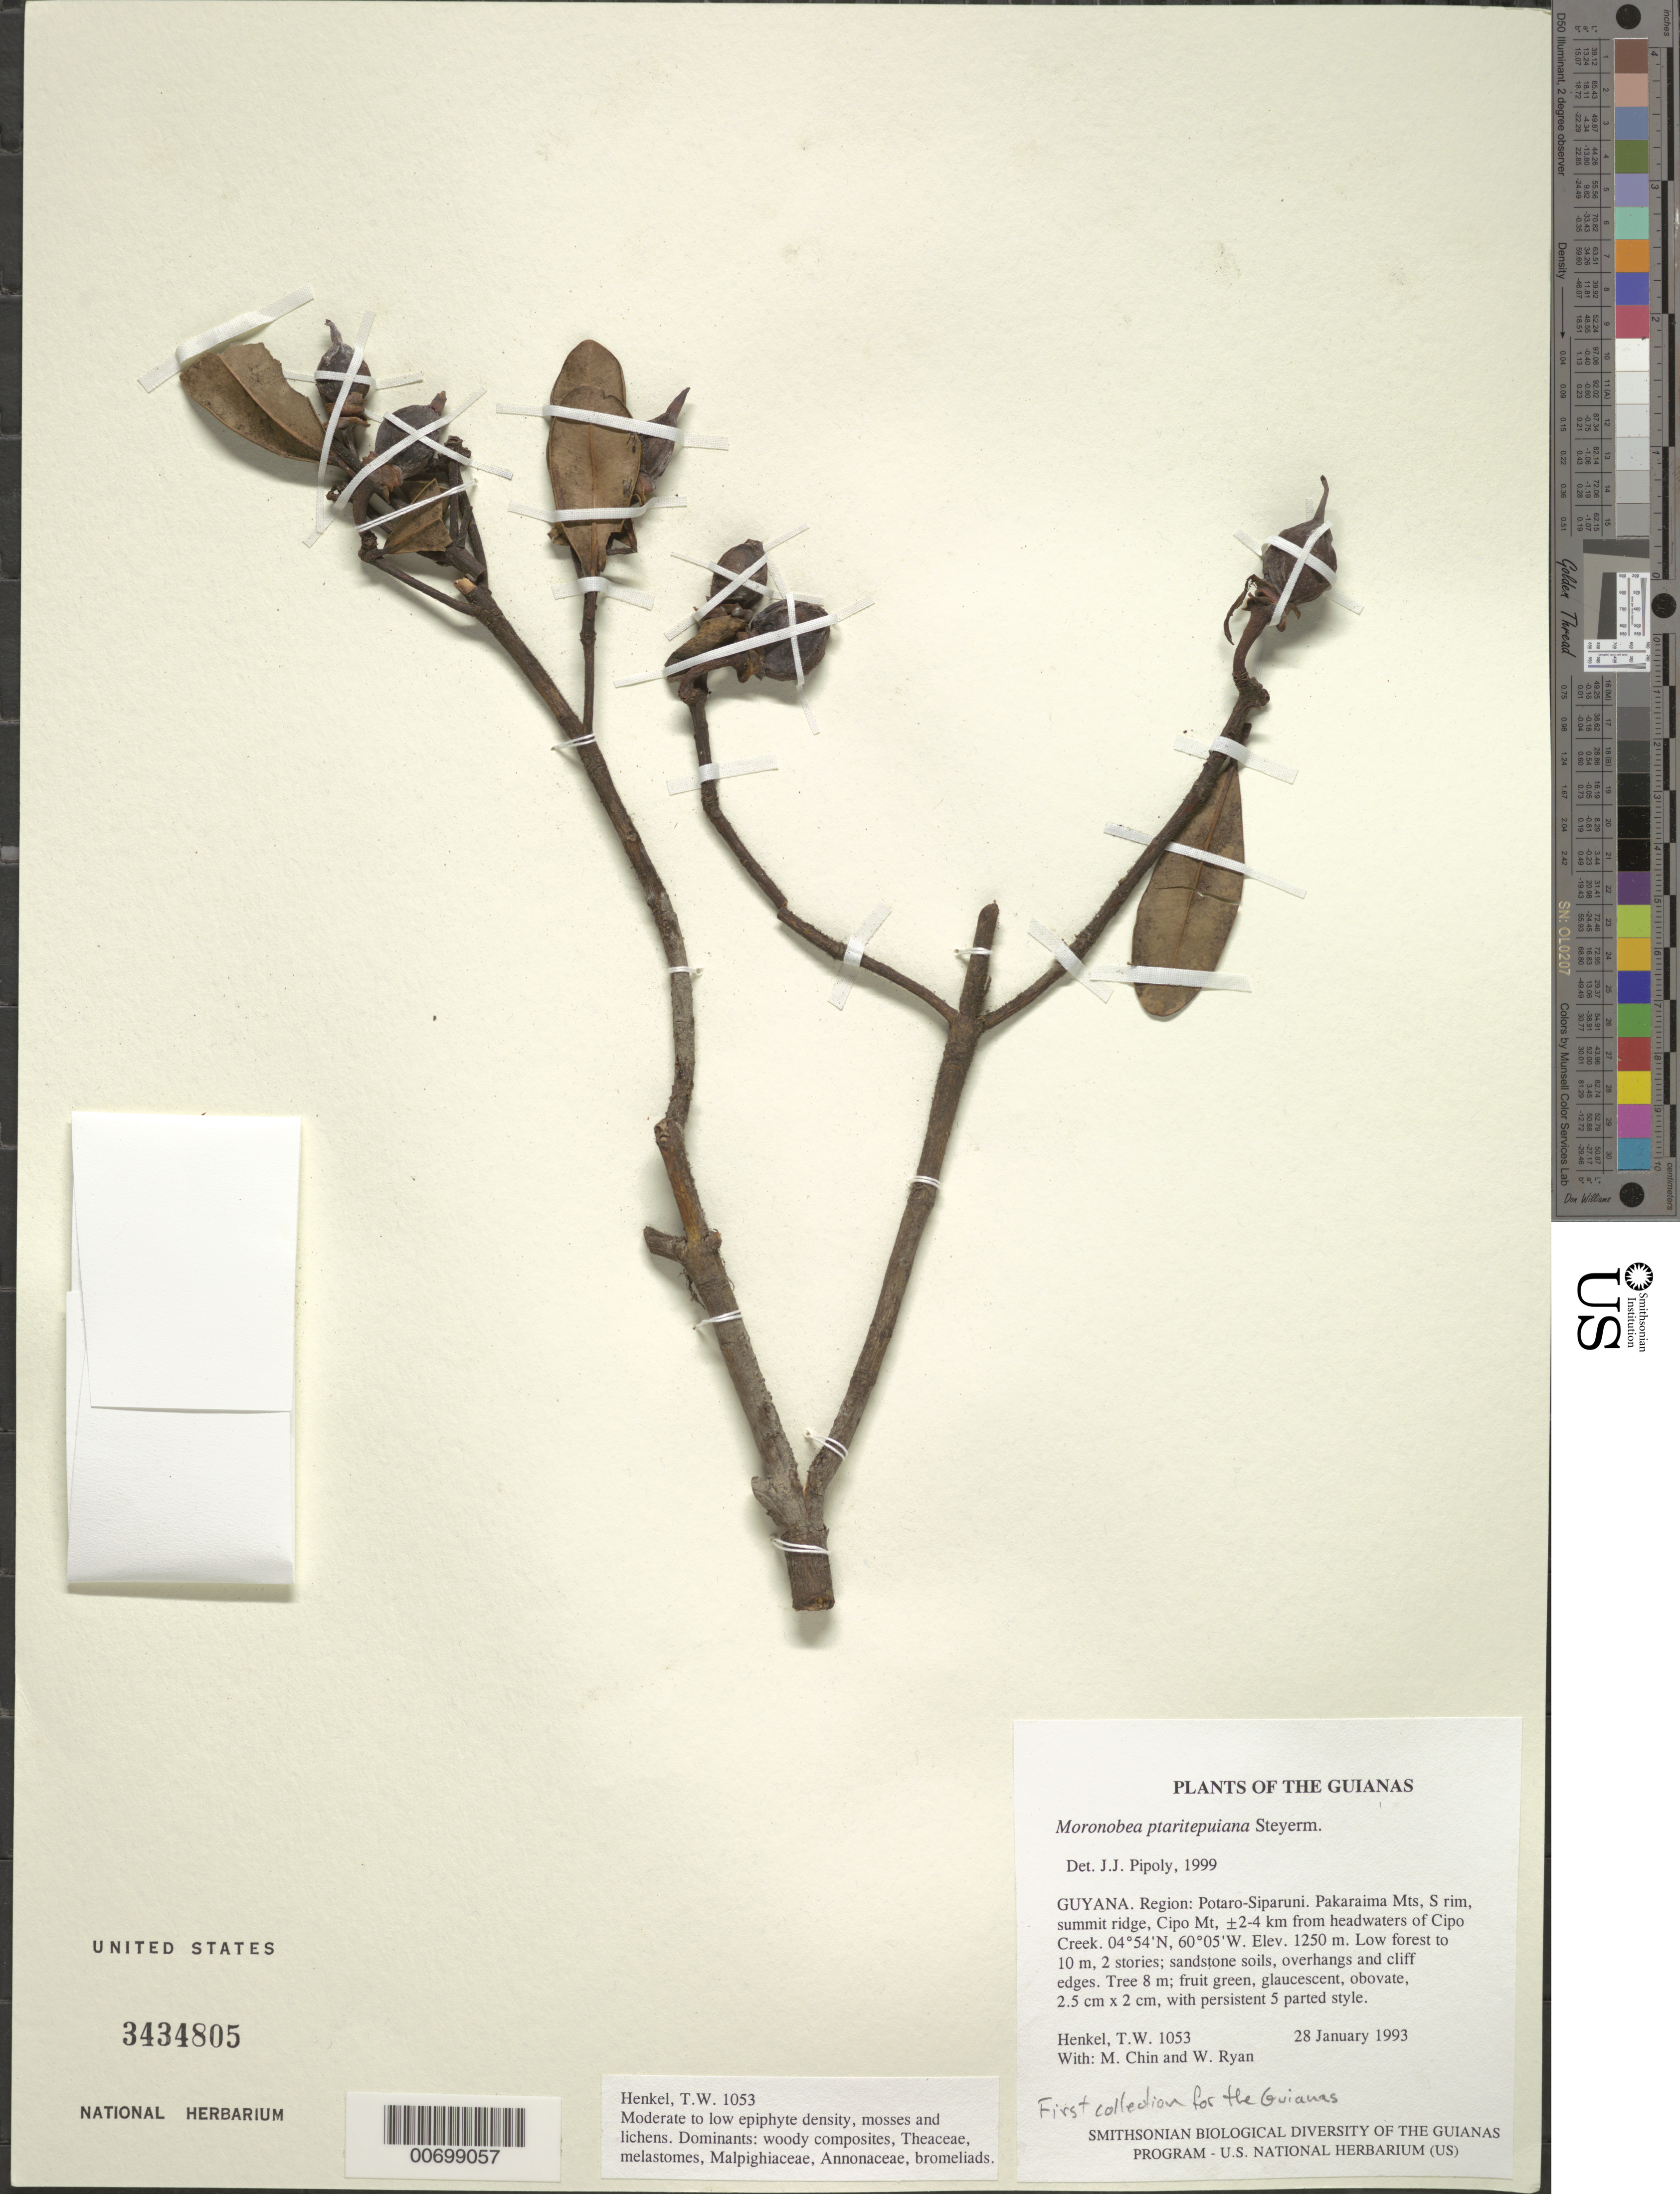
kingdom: Plantae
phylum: Tracheophyta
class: Magnoliopsida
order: Malpighiales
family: Clusiaceae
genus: Moronobea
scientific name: Moronobea ptaritepuiana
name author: Steyerm.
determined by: Pipoly, J. J., III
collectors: T. Henkel, M. Chin & W. Ryan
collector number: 1053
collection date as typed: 28 January 1993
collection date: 1993-01-28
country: Guyana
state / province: Potaro-Siparuni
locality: Pakaraima Mts, S rim, summit ridge, Cipo Mt, ±2-4 km from headwaters of Cipo Creek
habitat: Low forest to 10 m, 2 stories; sandstone soils, overhangs and cliff edges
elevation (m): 1250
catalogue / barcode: US 3434805